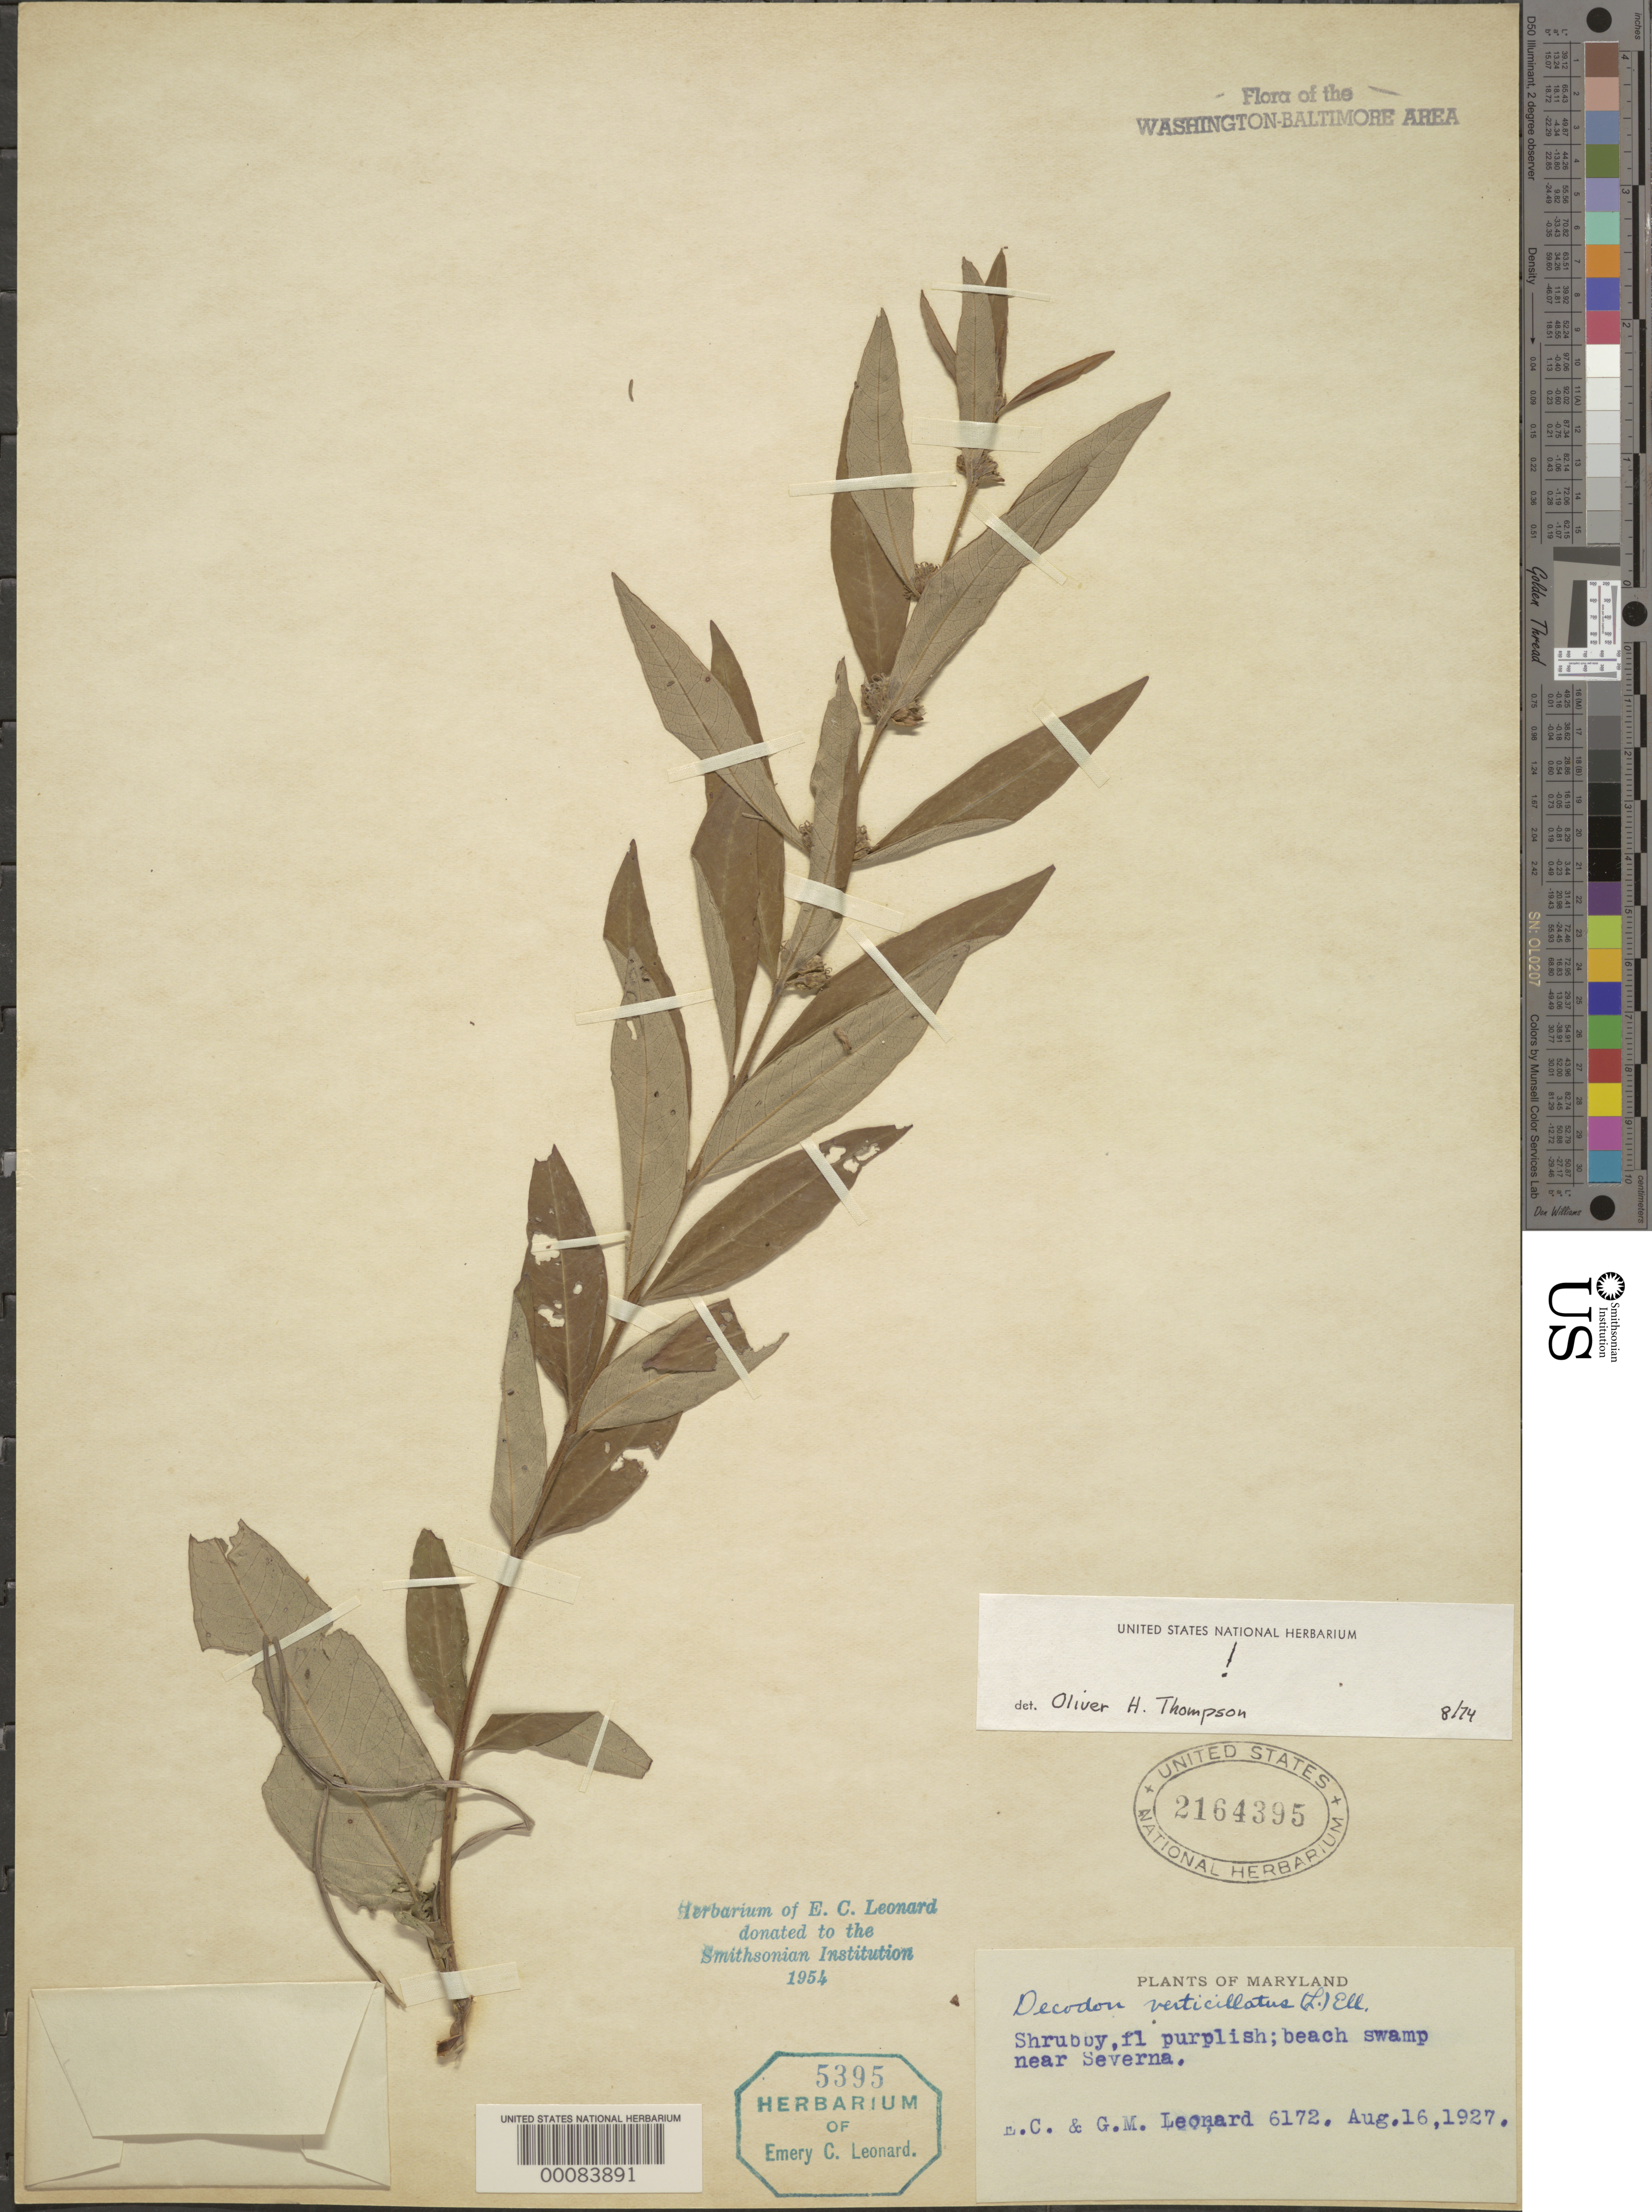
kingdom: Plantae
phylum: Tracheophyta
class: Magnoliopsida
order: Myrtales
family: Lythraceae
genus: Decodon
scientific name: Decodon verticillatus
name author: (L.) Elliott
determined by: Thompson, O. H.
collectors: E. C. Leonard & G. M. Leonard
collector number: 6172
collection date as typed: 16 Aug 1927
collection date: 1927-08-16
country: United States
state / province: Maryland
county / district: Anne Arundel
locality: Near Severna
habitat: Beach swamp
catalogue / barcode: US 2164395